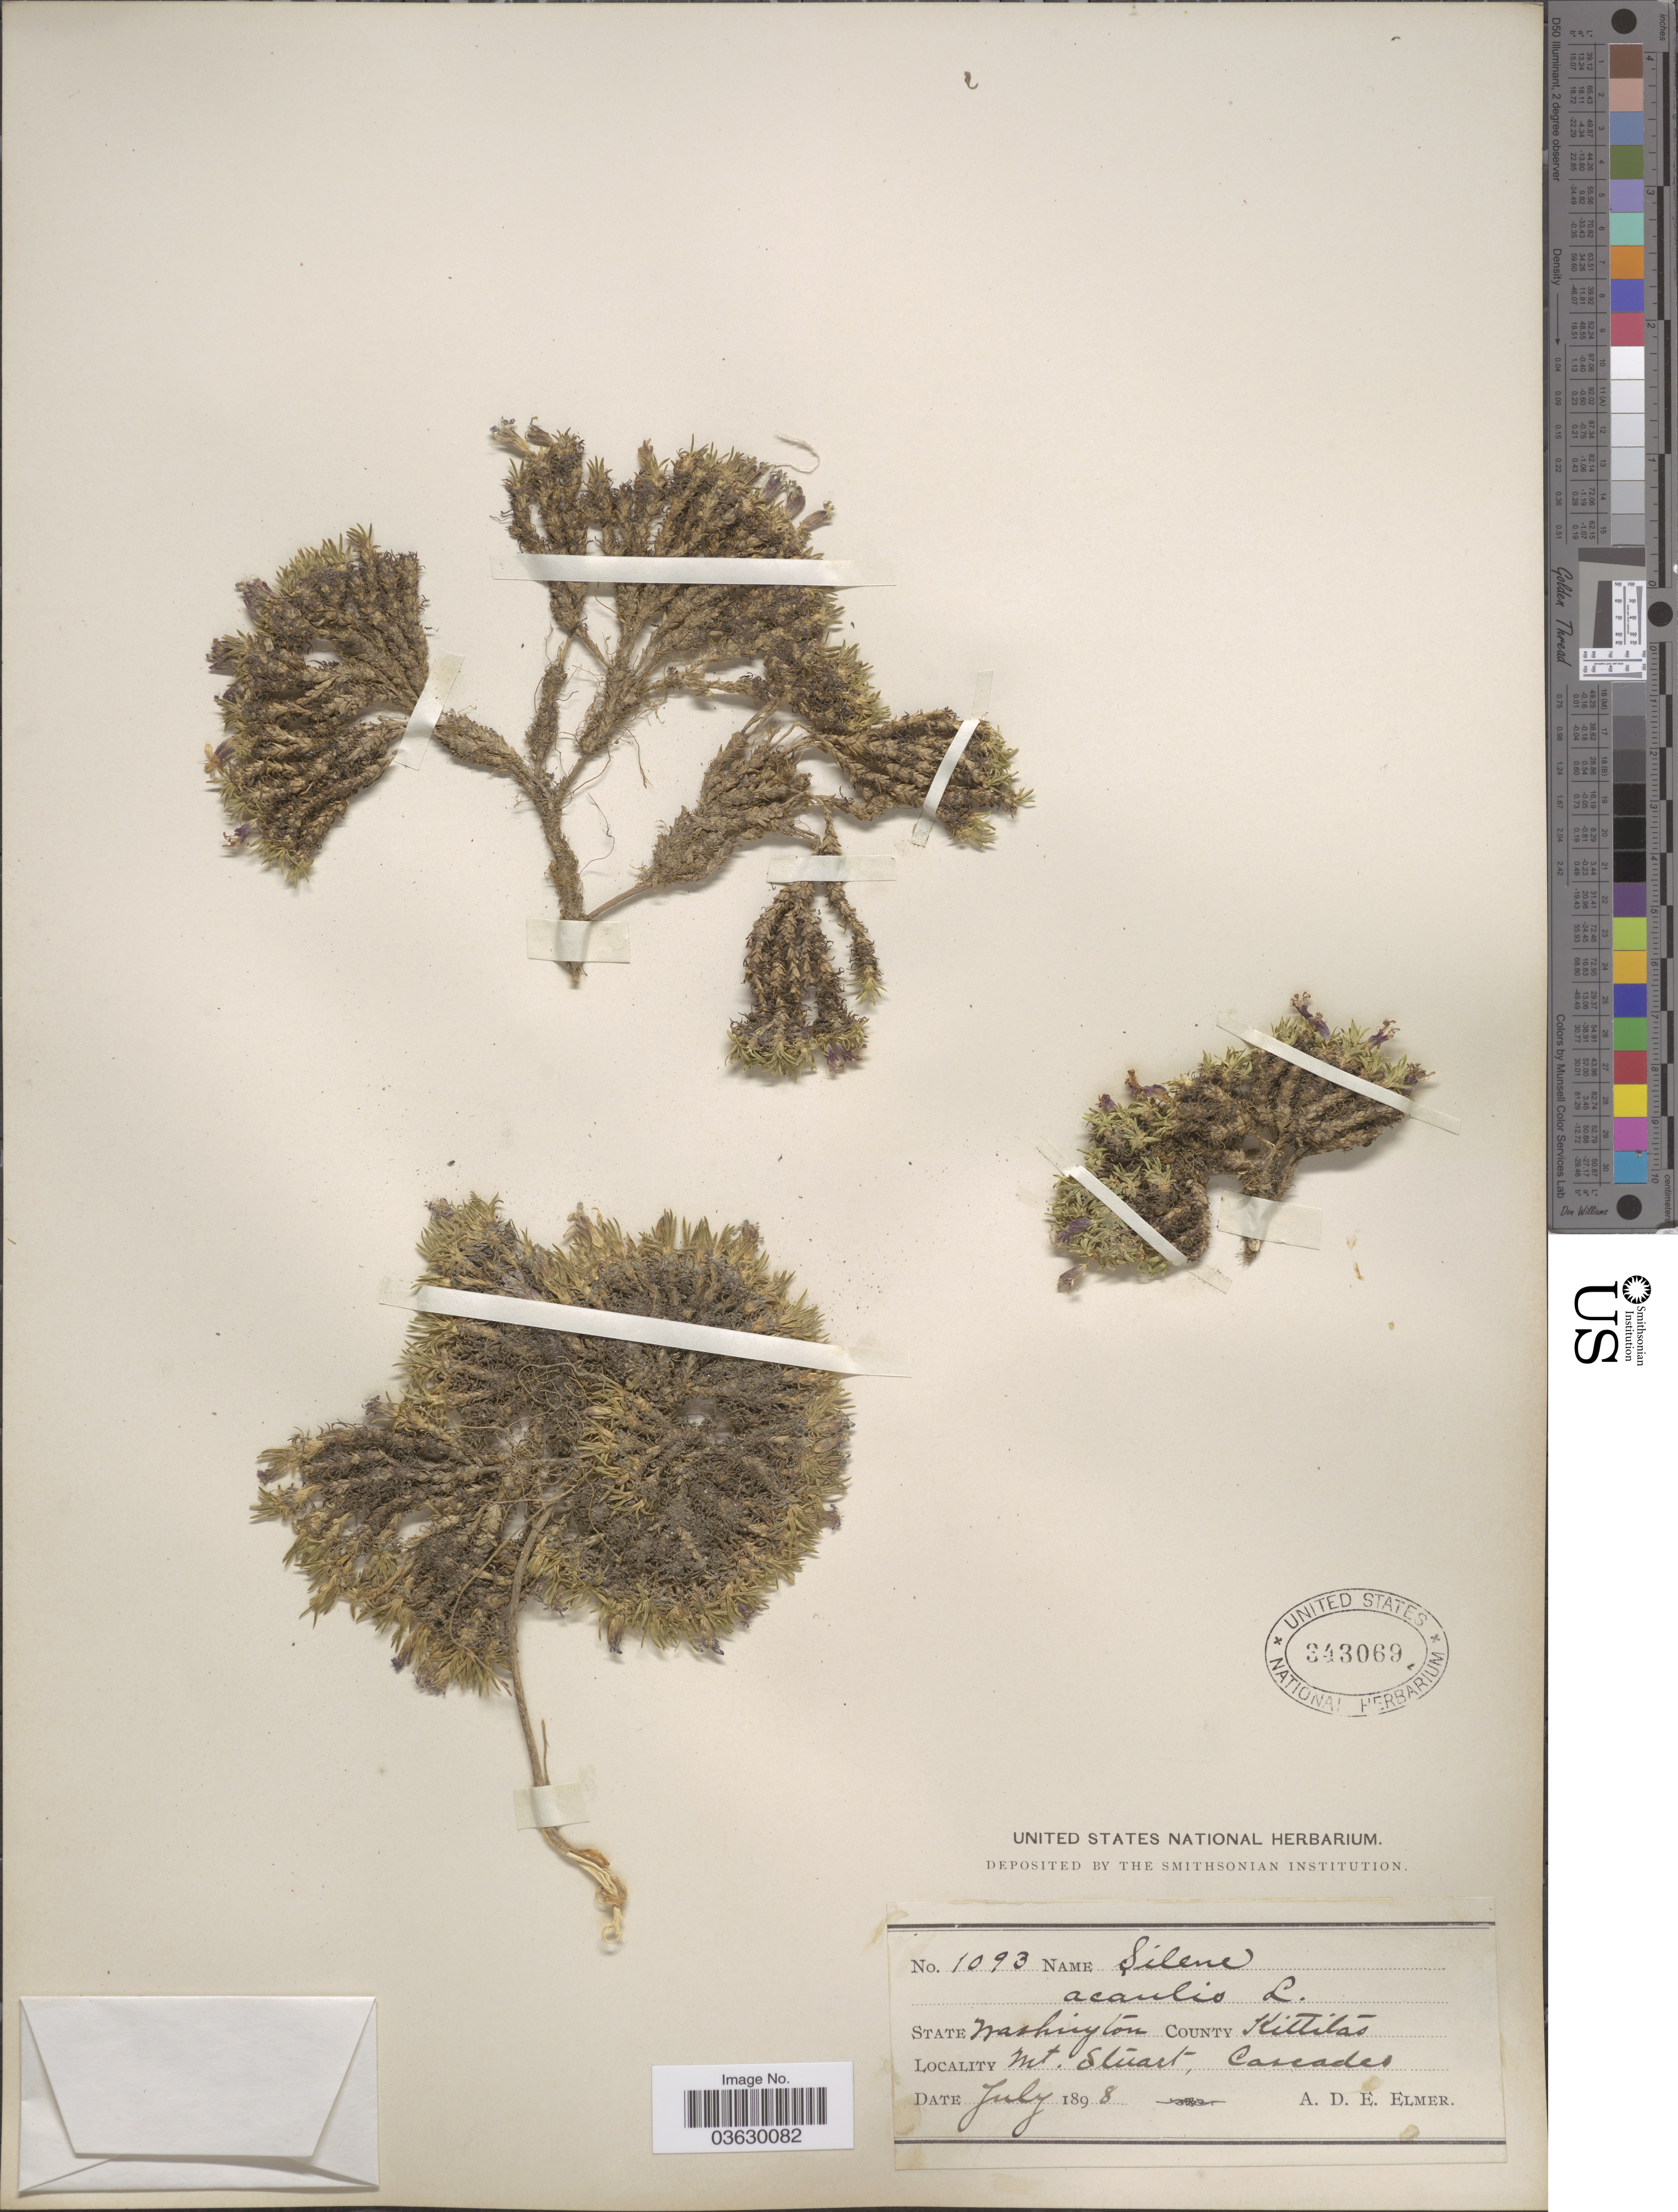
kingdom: Plantae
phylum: Tracheophyta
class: Magnoliopsida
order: Caryophyllales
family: Caryophyllaceae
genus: Silene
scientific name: Silene acaulis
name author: (L.) Jacq.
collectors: A. D. E. Elmer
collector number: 1093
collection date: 1898-07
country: United States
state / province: Washington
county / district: Kittitas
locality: County Kittitas. Mt. Stuart, Cascades.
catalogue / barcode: US 343069